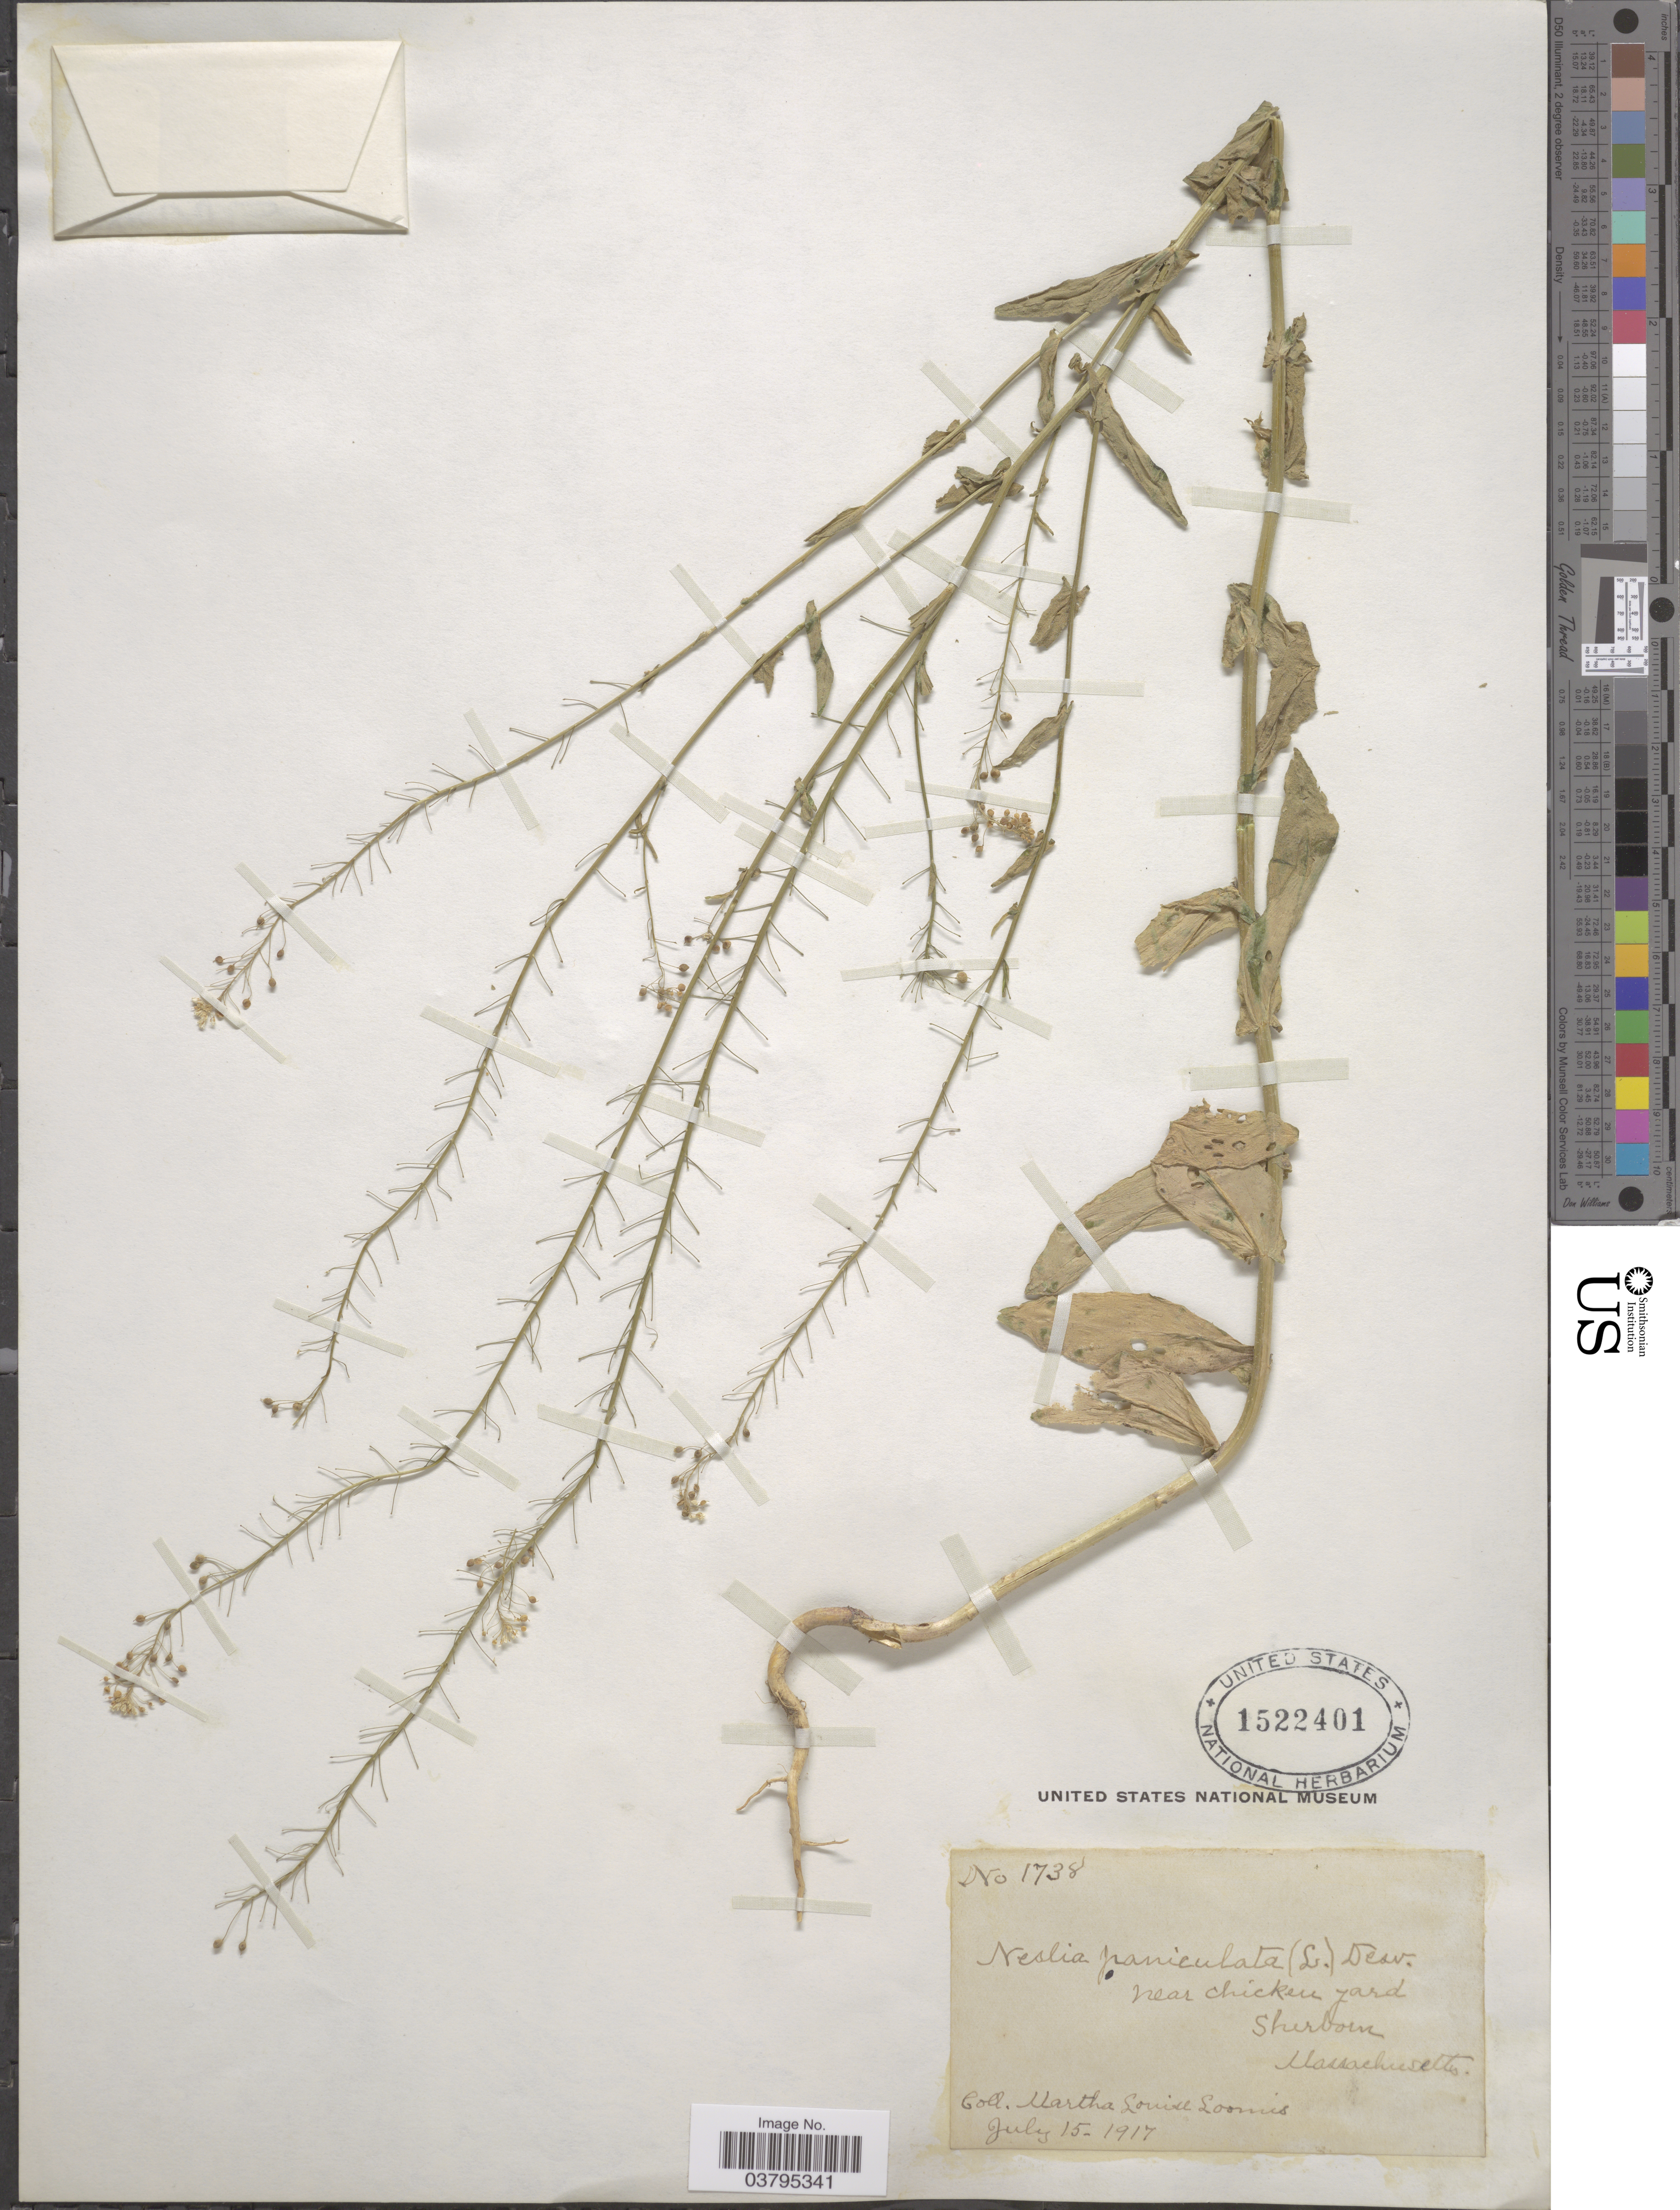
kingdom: Plantae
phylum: Tracheophyta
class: Magnoliopsida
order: Brassicales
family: Brassicaceae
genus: Neslia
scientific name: Neslia paniculata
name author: (L.) Desv.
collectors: M. L. Loomis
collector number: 1738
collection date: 1917-07-15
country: United States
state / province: Massachusetts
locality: Near chicken yard. Sherborn.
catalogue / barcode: US 1522401